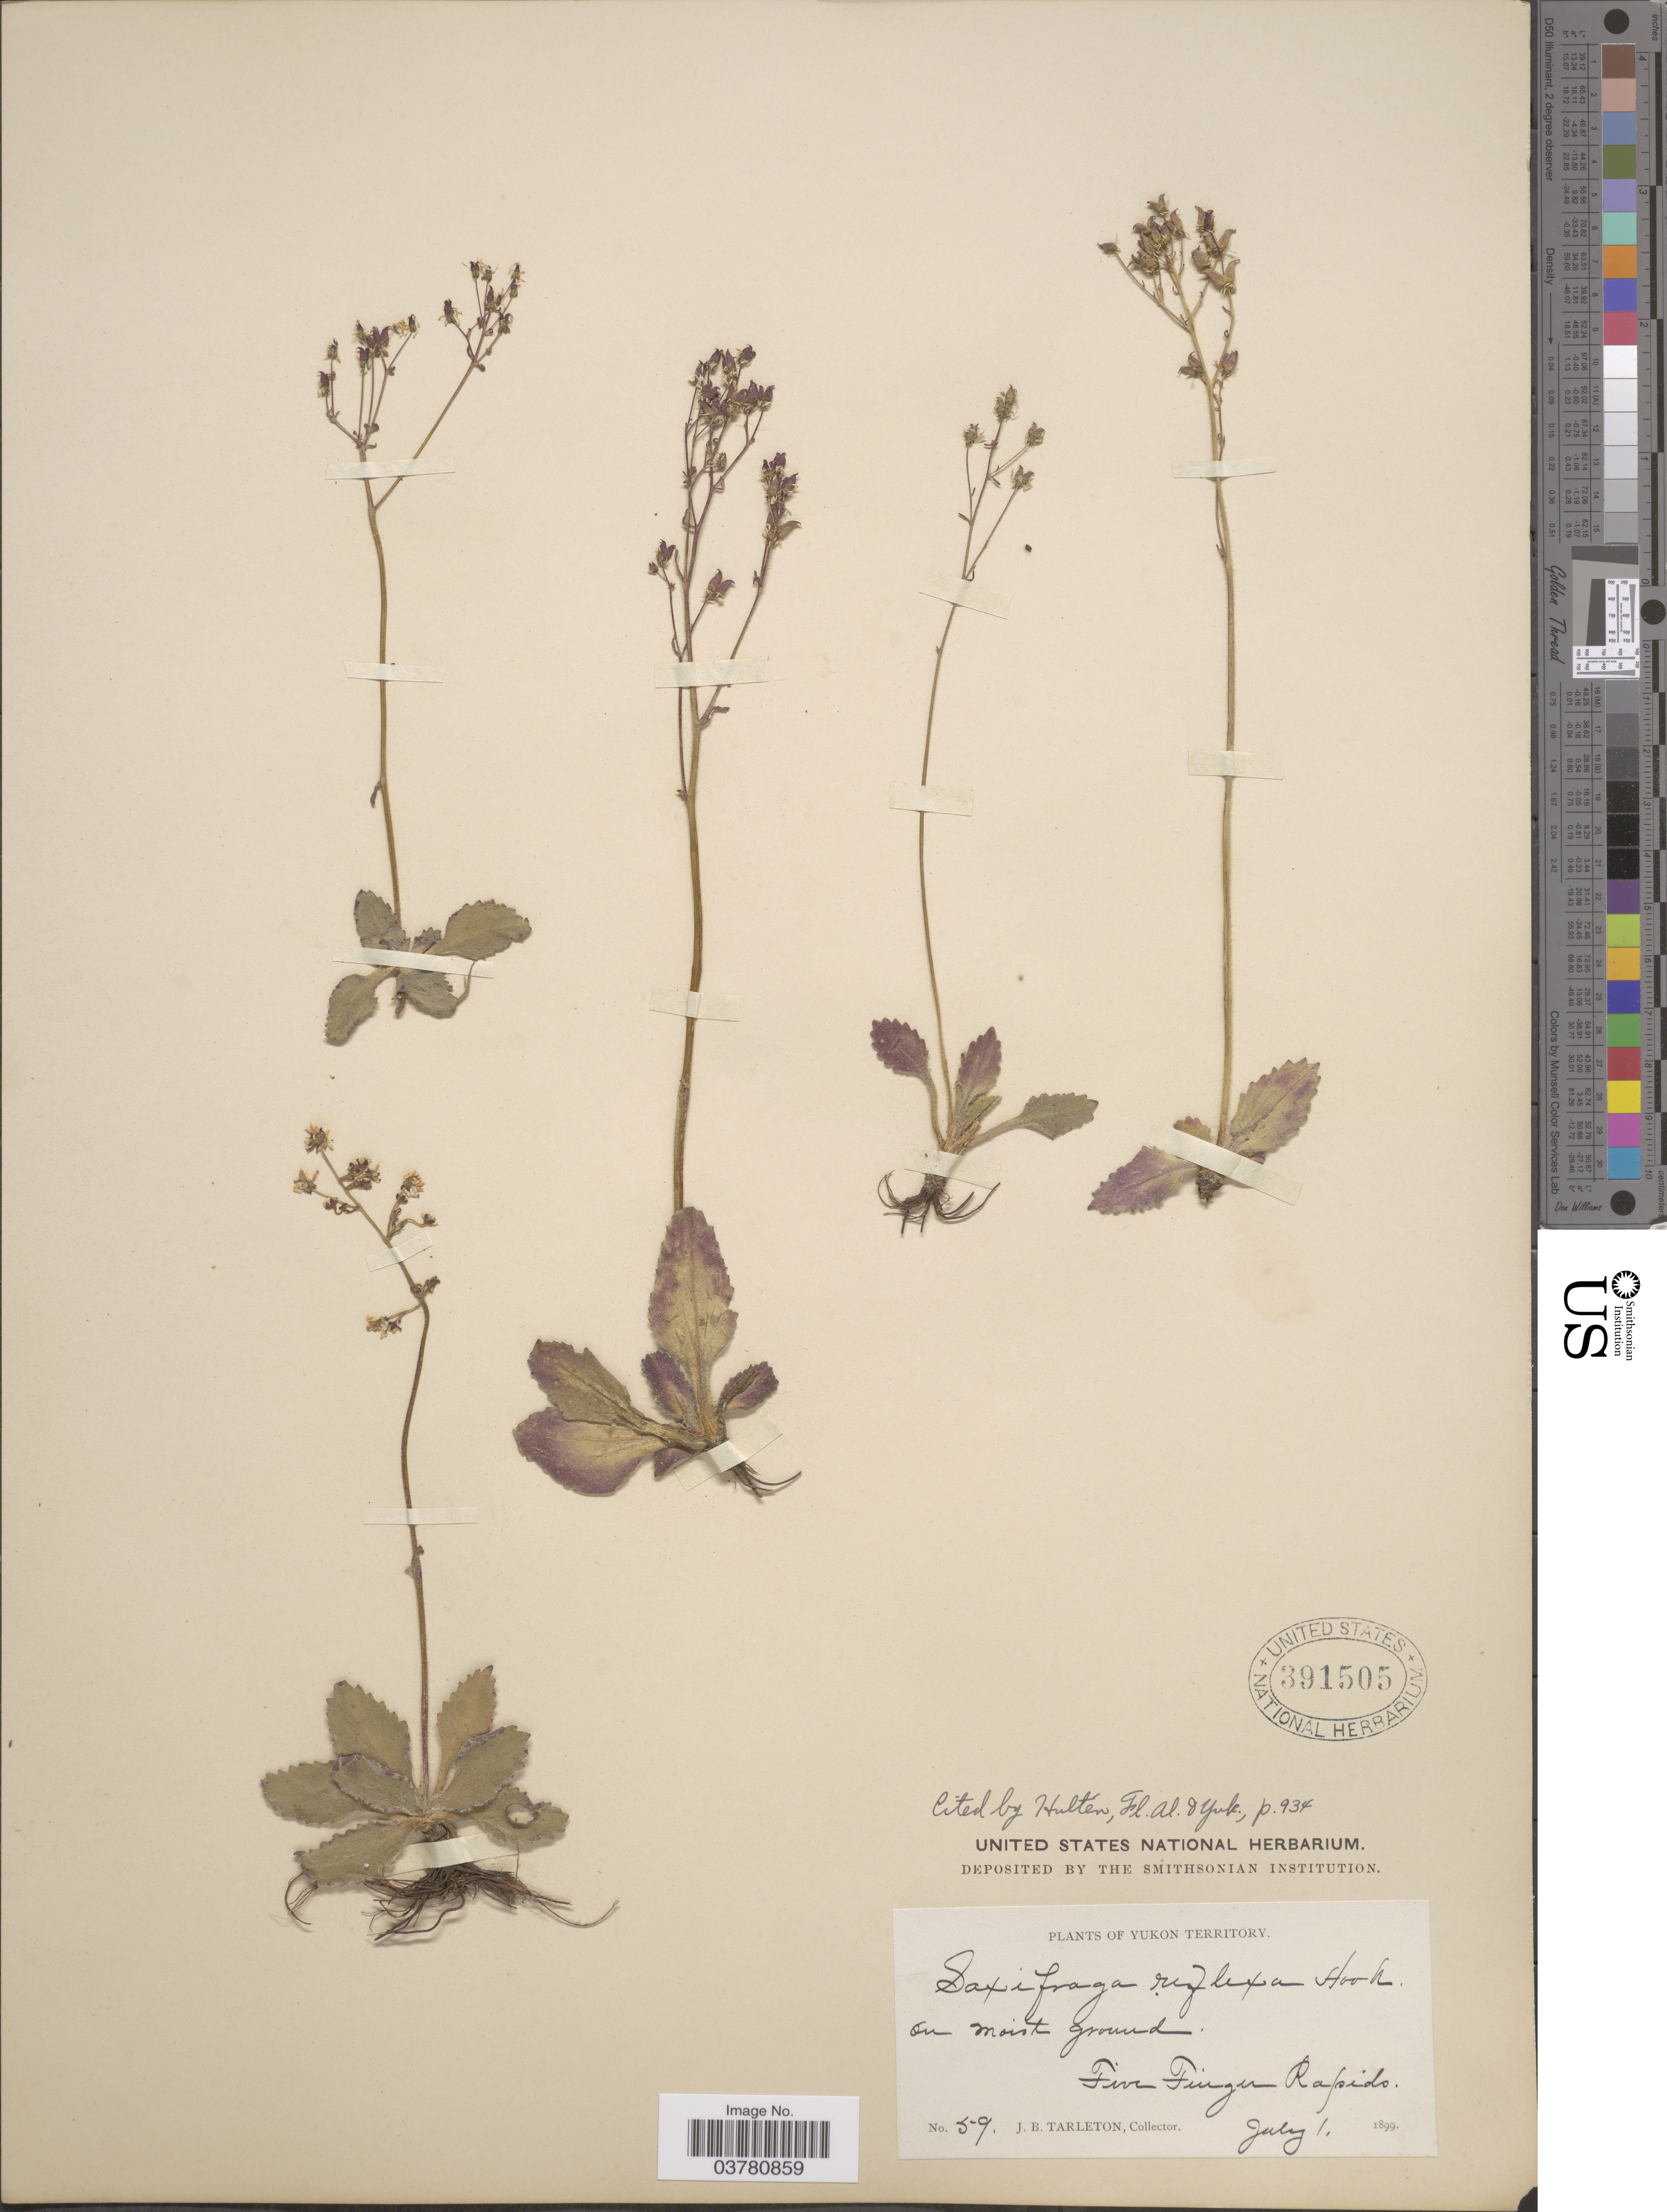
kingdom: Plantae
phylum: Tracheophyta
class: Magnoliopsida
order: Saxifragales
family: Saxifragaceae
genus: Micranthes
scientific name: Micranthes reflexa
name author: (Hook.) Small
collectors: J. Tarleton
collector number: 59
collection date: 1899-07-01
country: Canada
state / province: Yukon Territory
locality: On moist ground. Five Finger Rapids.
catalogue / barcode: US 391505